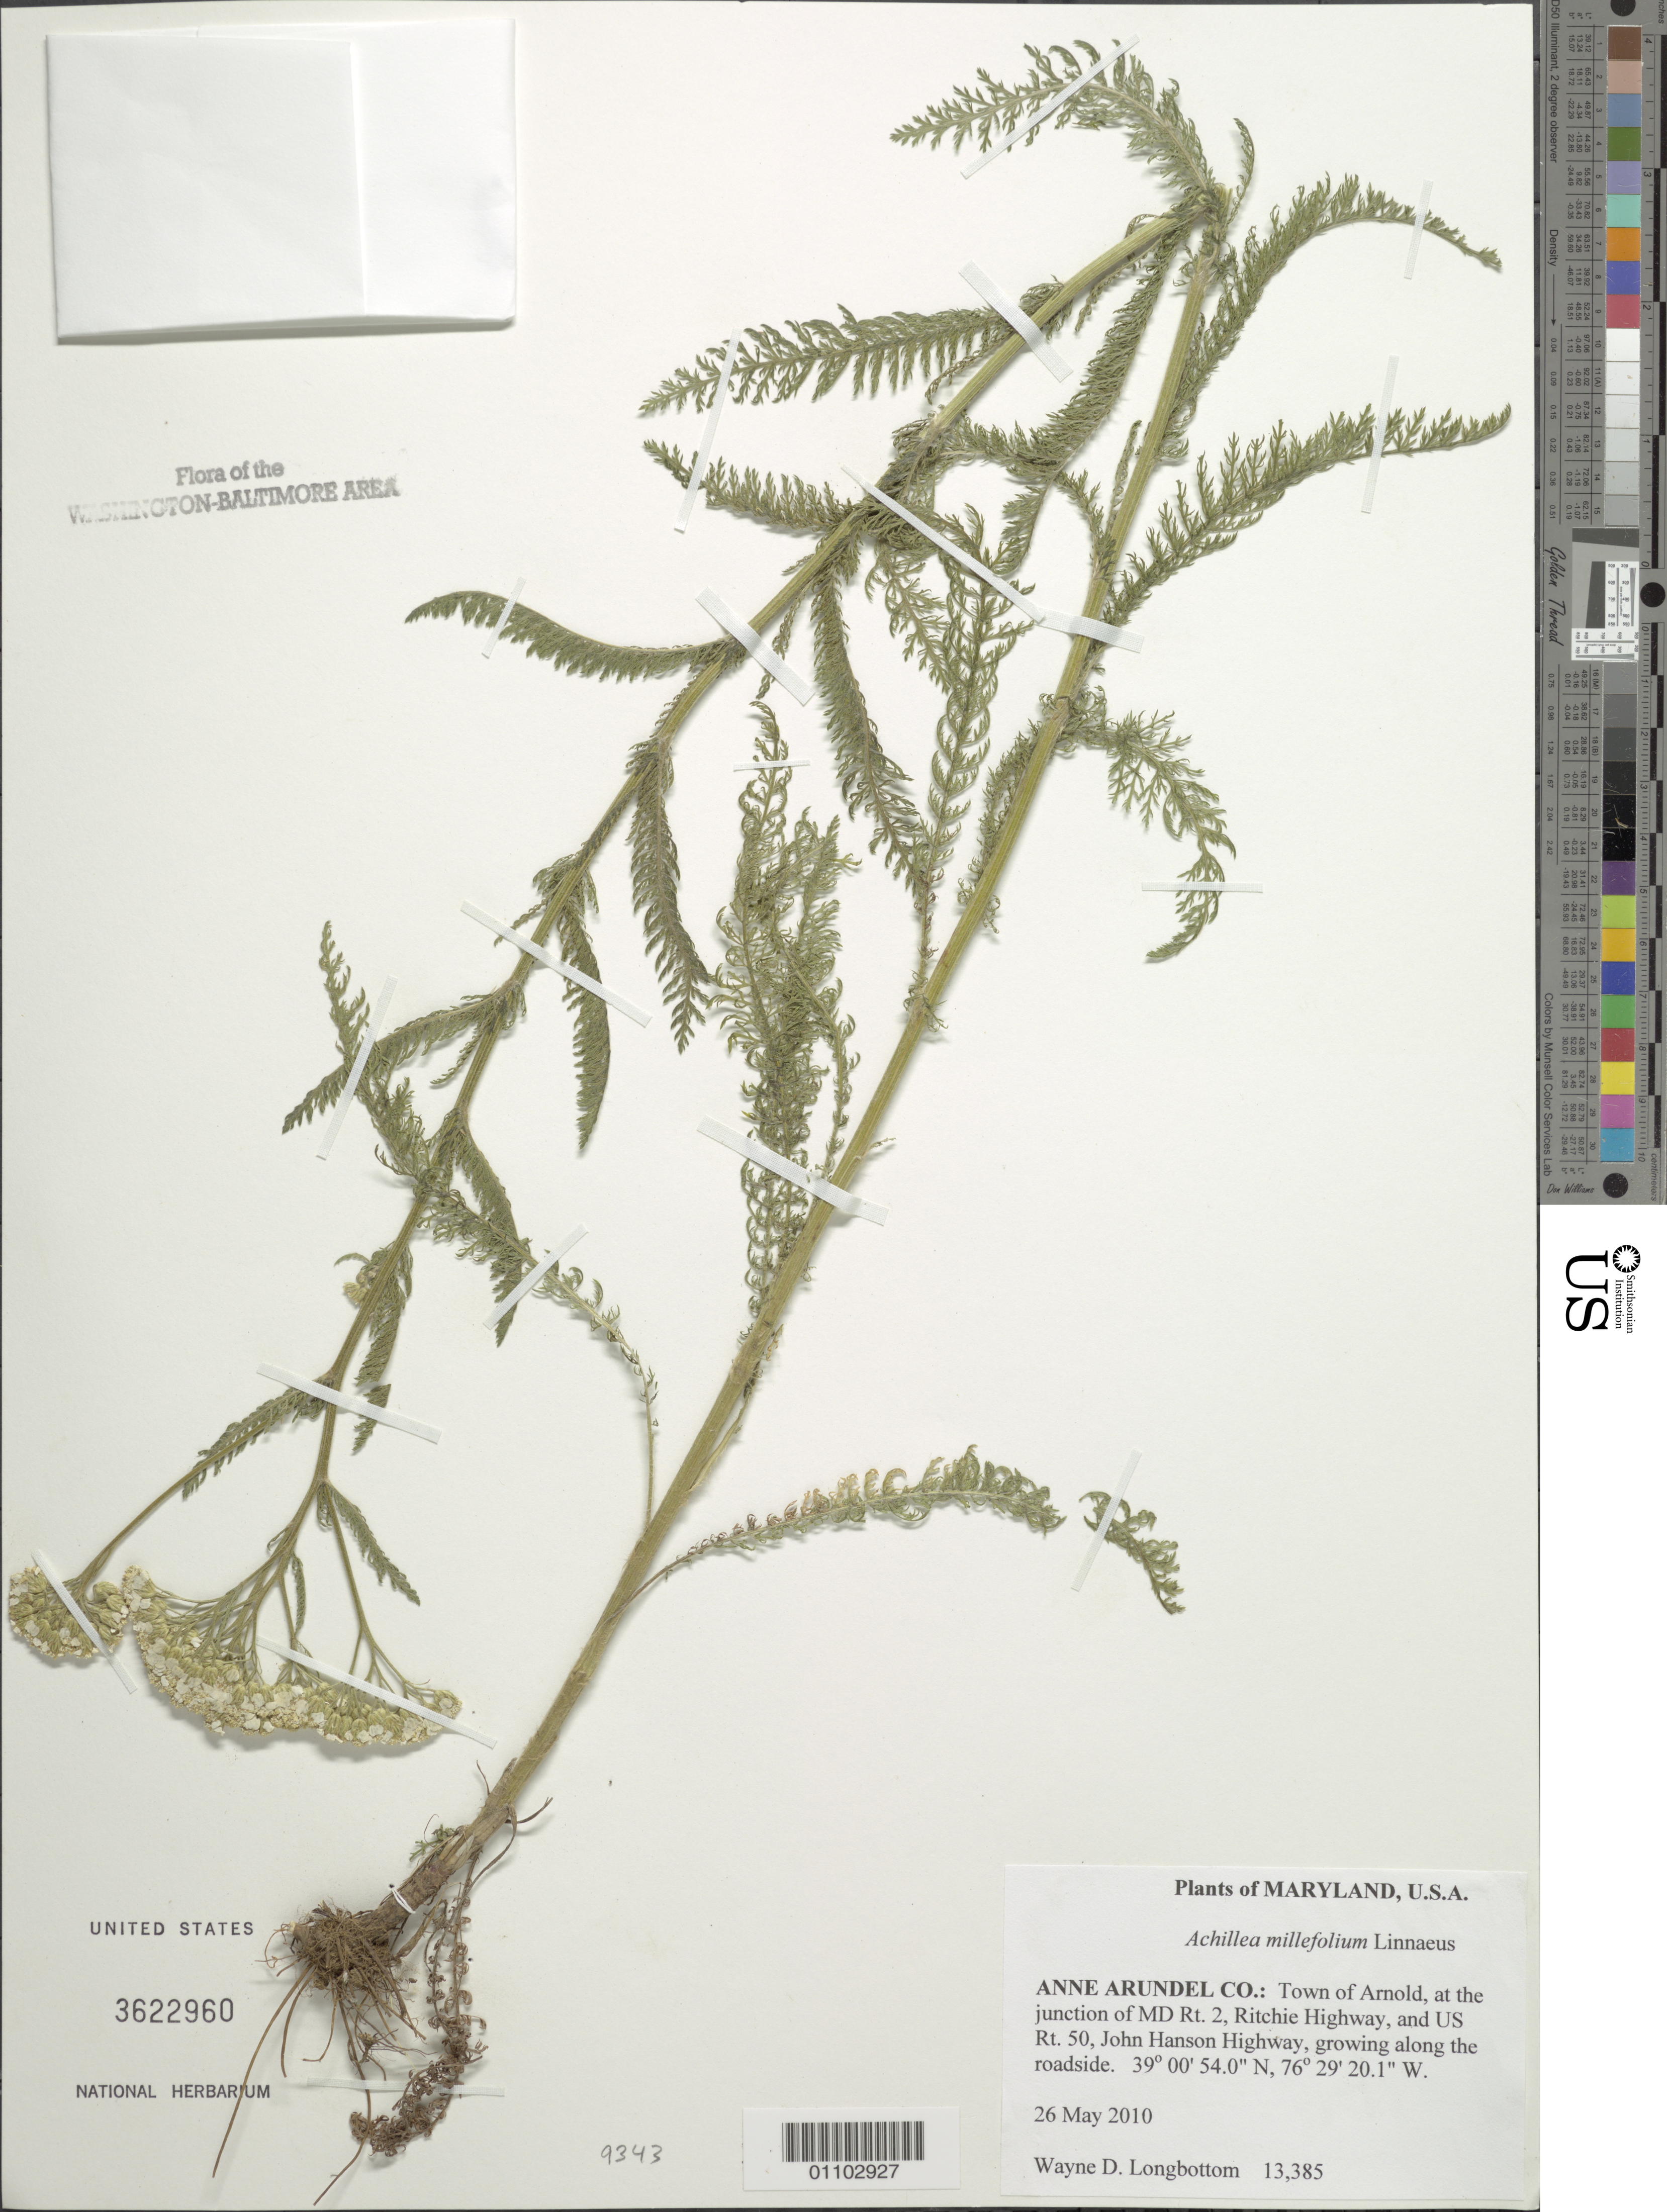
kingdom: Plantae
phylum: Tracheophyta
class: Magnoliopsida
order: Asterales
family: Asteraceae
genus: Achillea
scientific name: Achillea millefolium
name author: L.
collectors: W. D. Longbottom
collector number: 13385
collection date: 2010-05-26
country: United States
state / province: Maryland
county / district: Anne Arundel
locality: Town of Arnold, at the junction of MD Rt. 2, Ritchie Highway, and US Rt. 50, John Hanson Highway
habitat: Growing along the roadside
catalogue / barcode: US 3622960